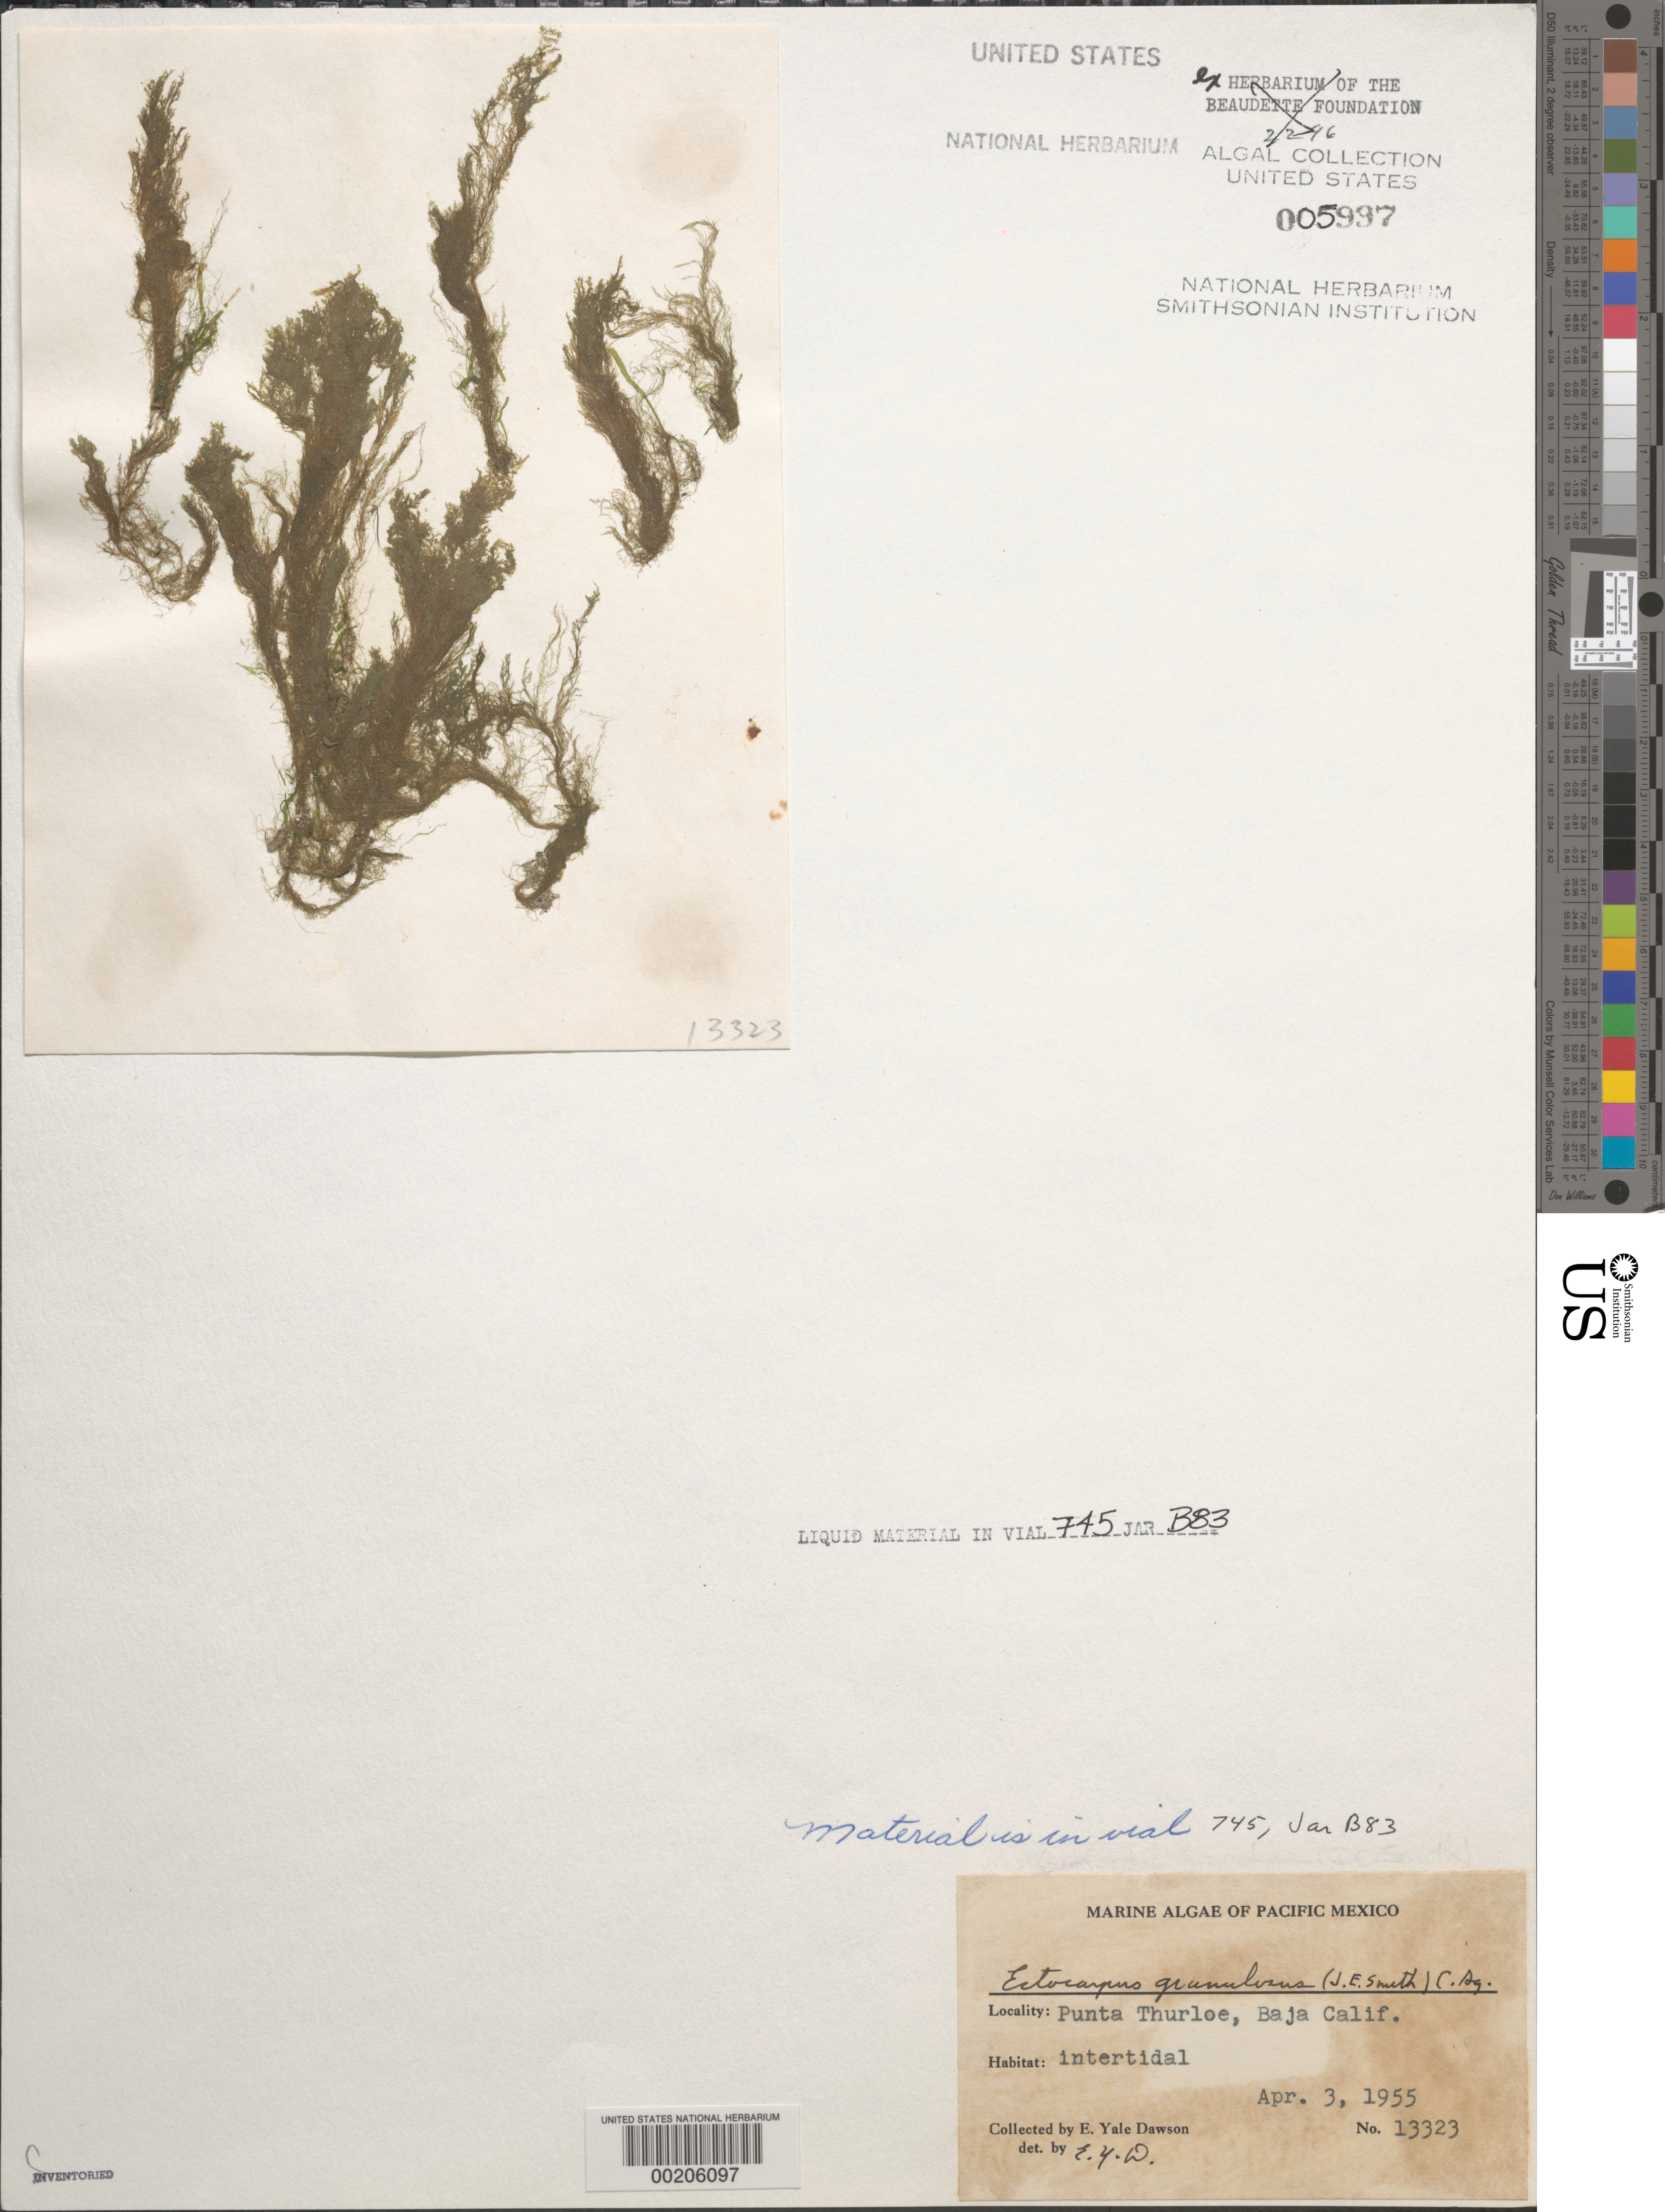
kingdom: Chromista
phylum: Ochrophyta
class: Phaeophyceae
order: Ectocarpales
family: Acinetosporaceae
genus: Hincksia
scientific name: Hincksia granulosa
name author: (Sm.) P.C. Silva in P.C. Silva et al.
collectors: E. Y. Dawson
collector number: EYD 13323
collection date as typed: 03 Apr 1955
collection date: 1955-04-03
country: Mexico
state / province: Baja California Sur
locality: Punta Thurloe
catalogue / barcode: US 5997